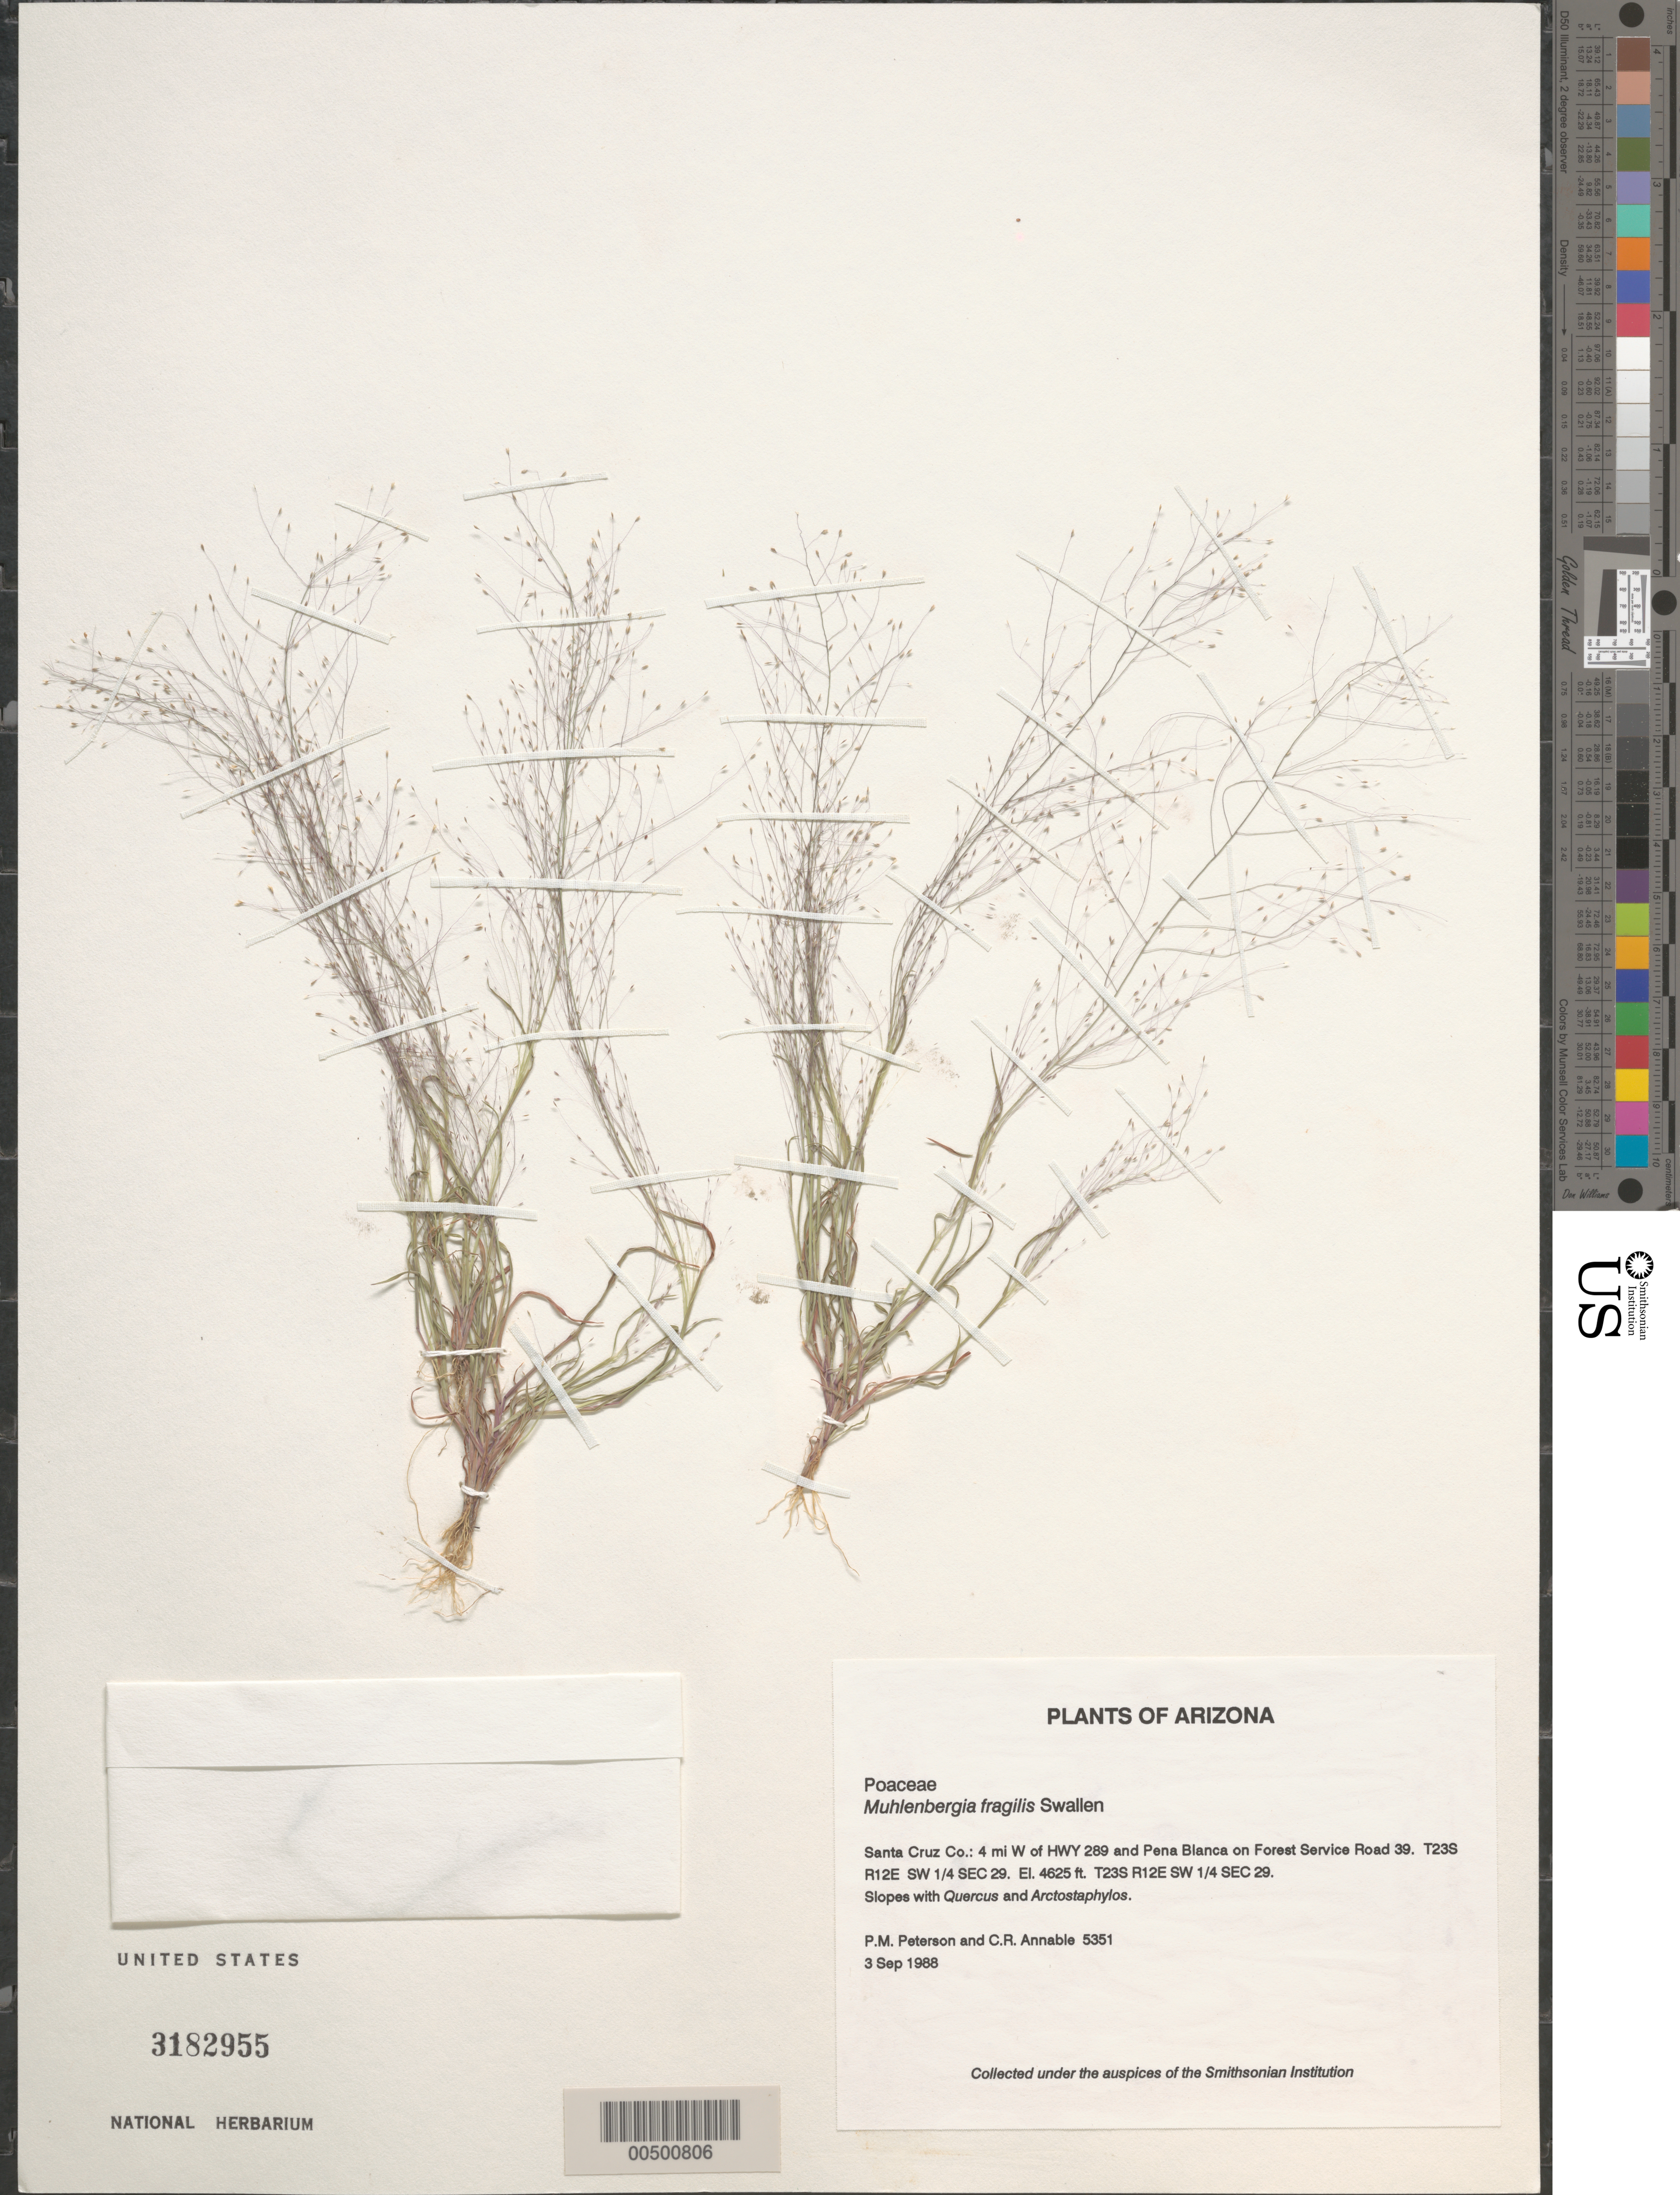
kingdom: Plantae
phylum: Tracheophyta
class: Liliopsida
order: Poales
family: Poaceae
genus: Muhlenbergia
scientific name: Muhlenbergia fragilis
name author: Swallen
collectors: P. M. Peterson & C. R. Annable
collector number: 05351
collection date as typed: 03 Sep 1988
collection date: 1988-09-03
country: United States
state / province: Arizona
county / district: Santa Cruz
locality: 4 mi W of HWY 289 and Pena Blanca on Forest Service Road 39.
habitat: Slopes with Quercus and Arctostaphylos.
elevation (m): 1410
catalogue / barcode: US 3182955